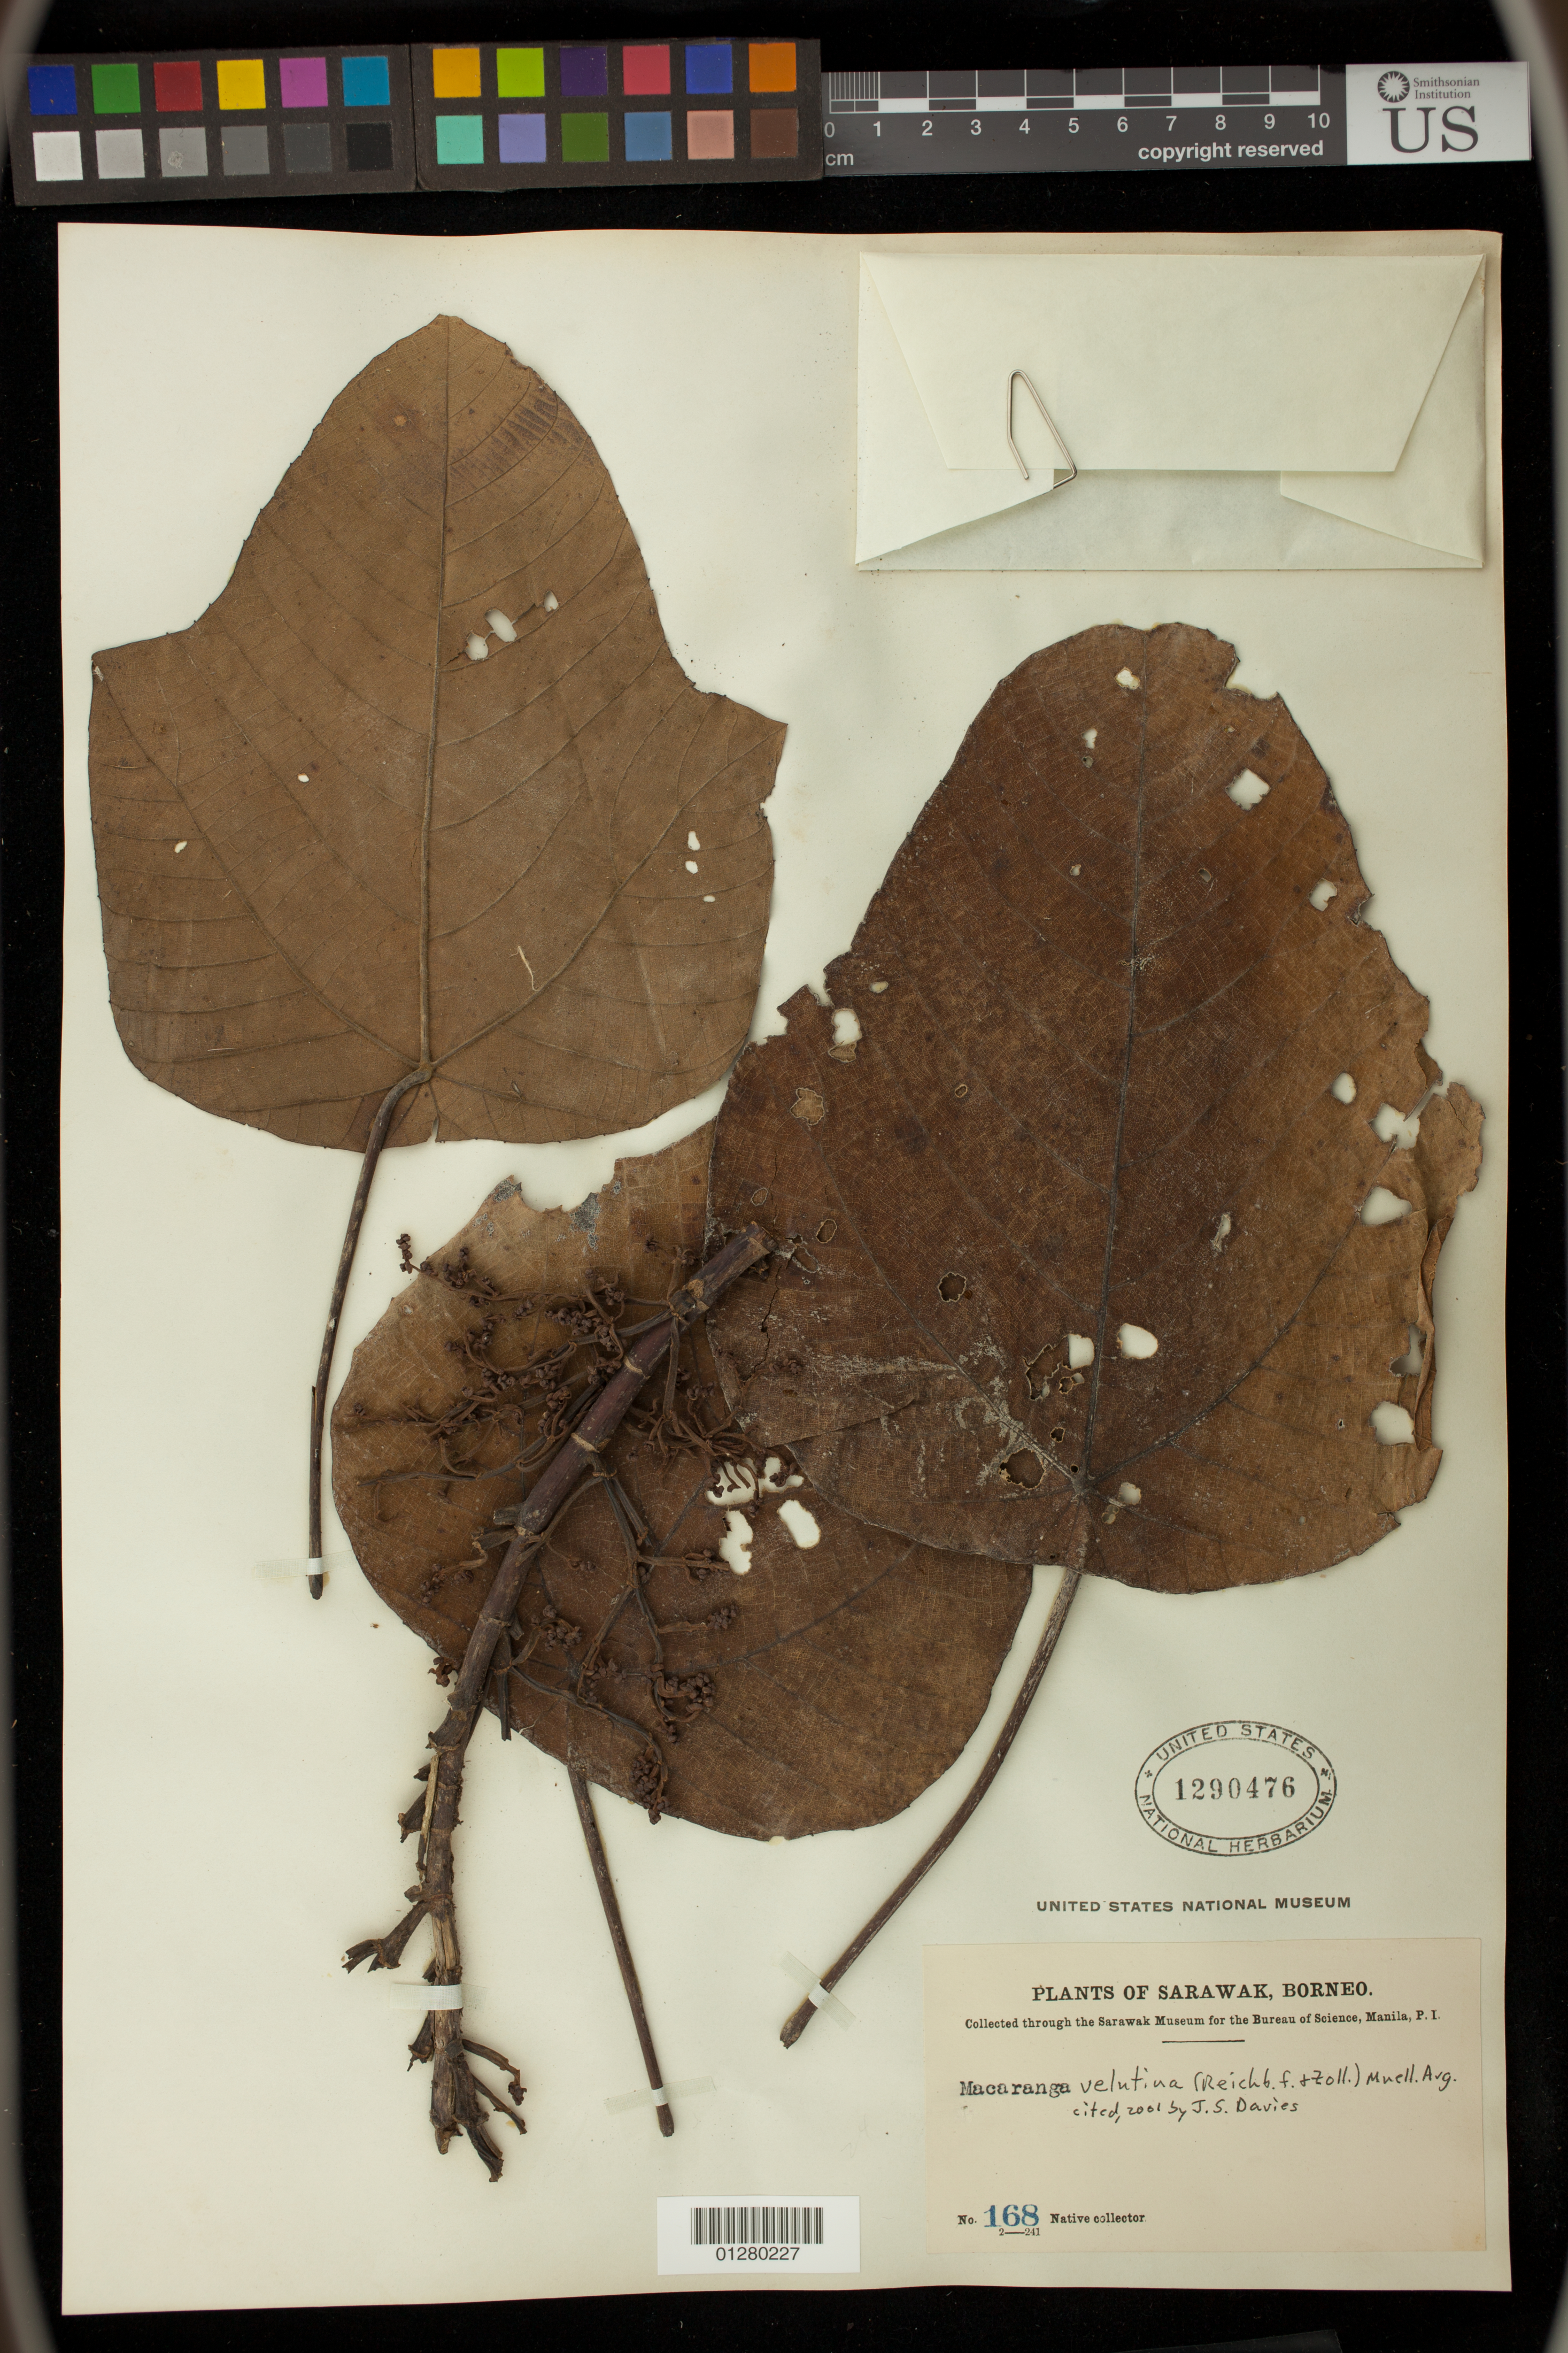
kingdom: Plantae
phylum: Tracheophyta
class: Magnoliopsida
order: Malpighiales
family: Euphorbiaceae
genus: Macaranga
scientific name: Macaranga velutina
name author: (Rchb. f. & Zoll.) Müll. Arg.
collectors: Native collector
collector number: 168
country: Malaysia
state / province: Sarawak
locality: Borneo.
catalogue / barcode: US 1280476